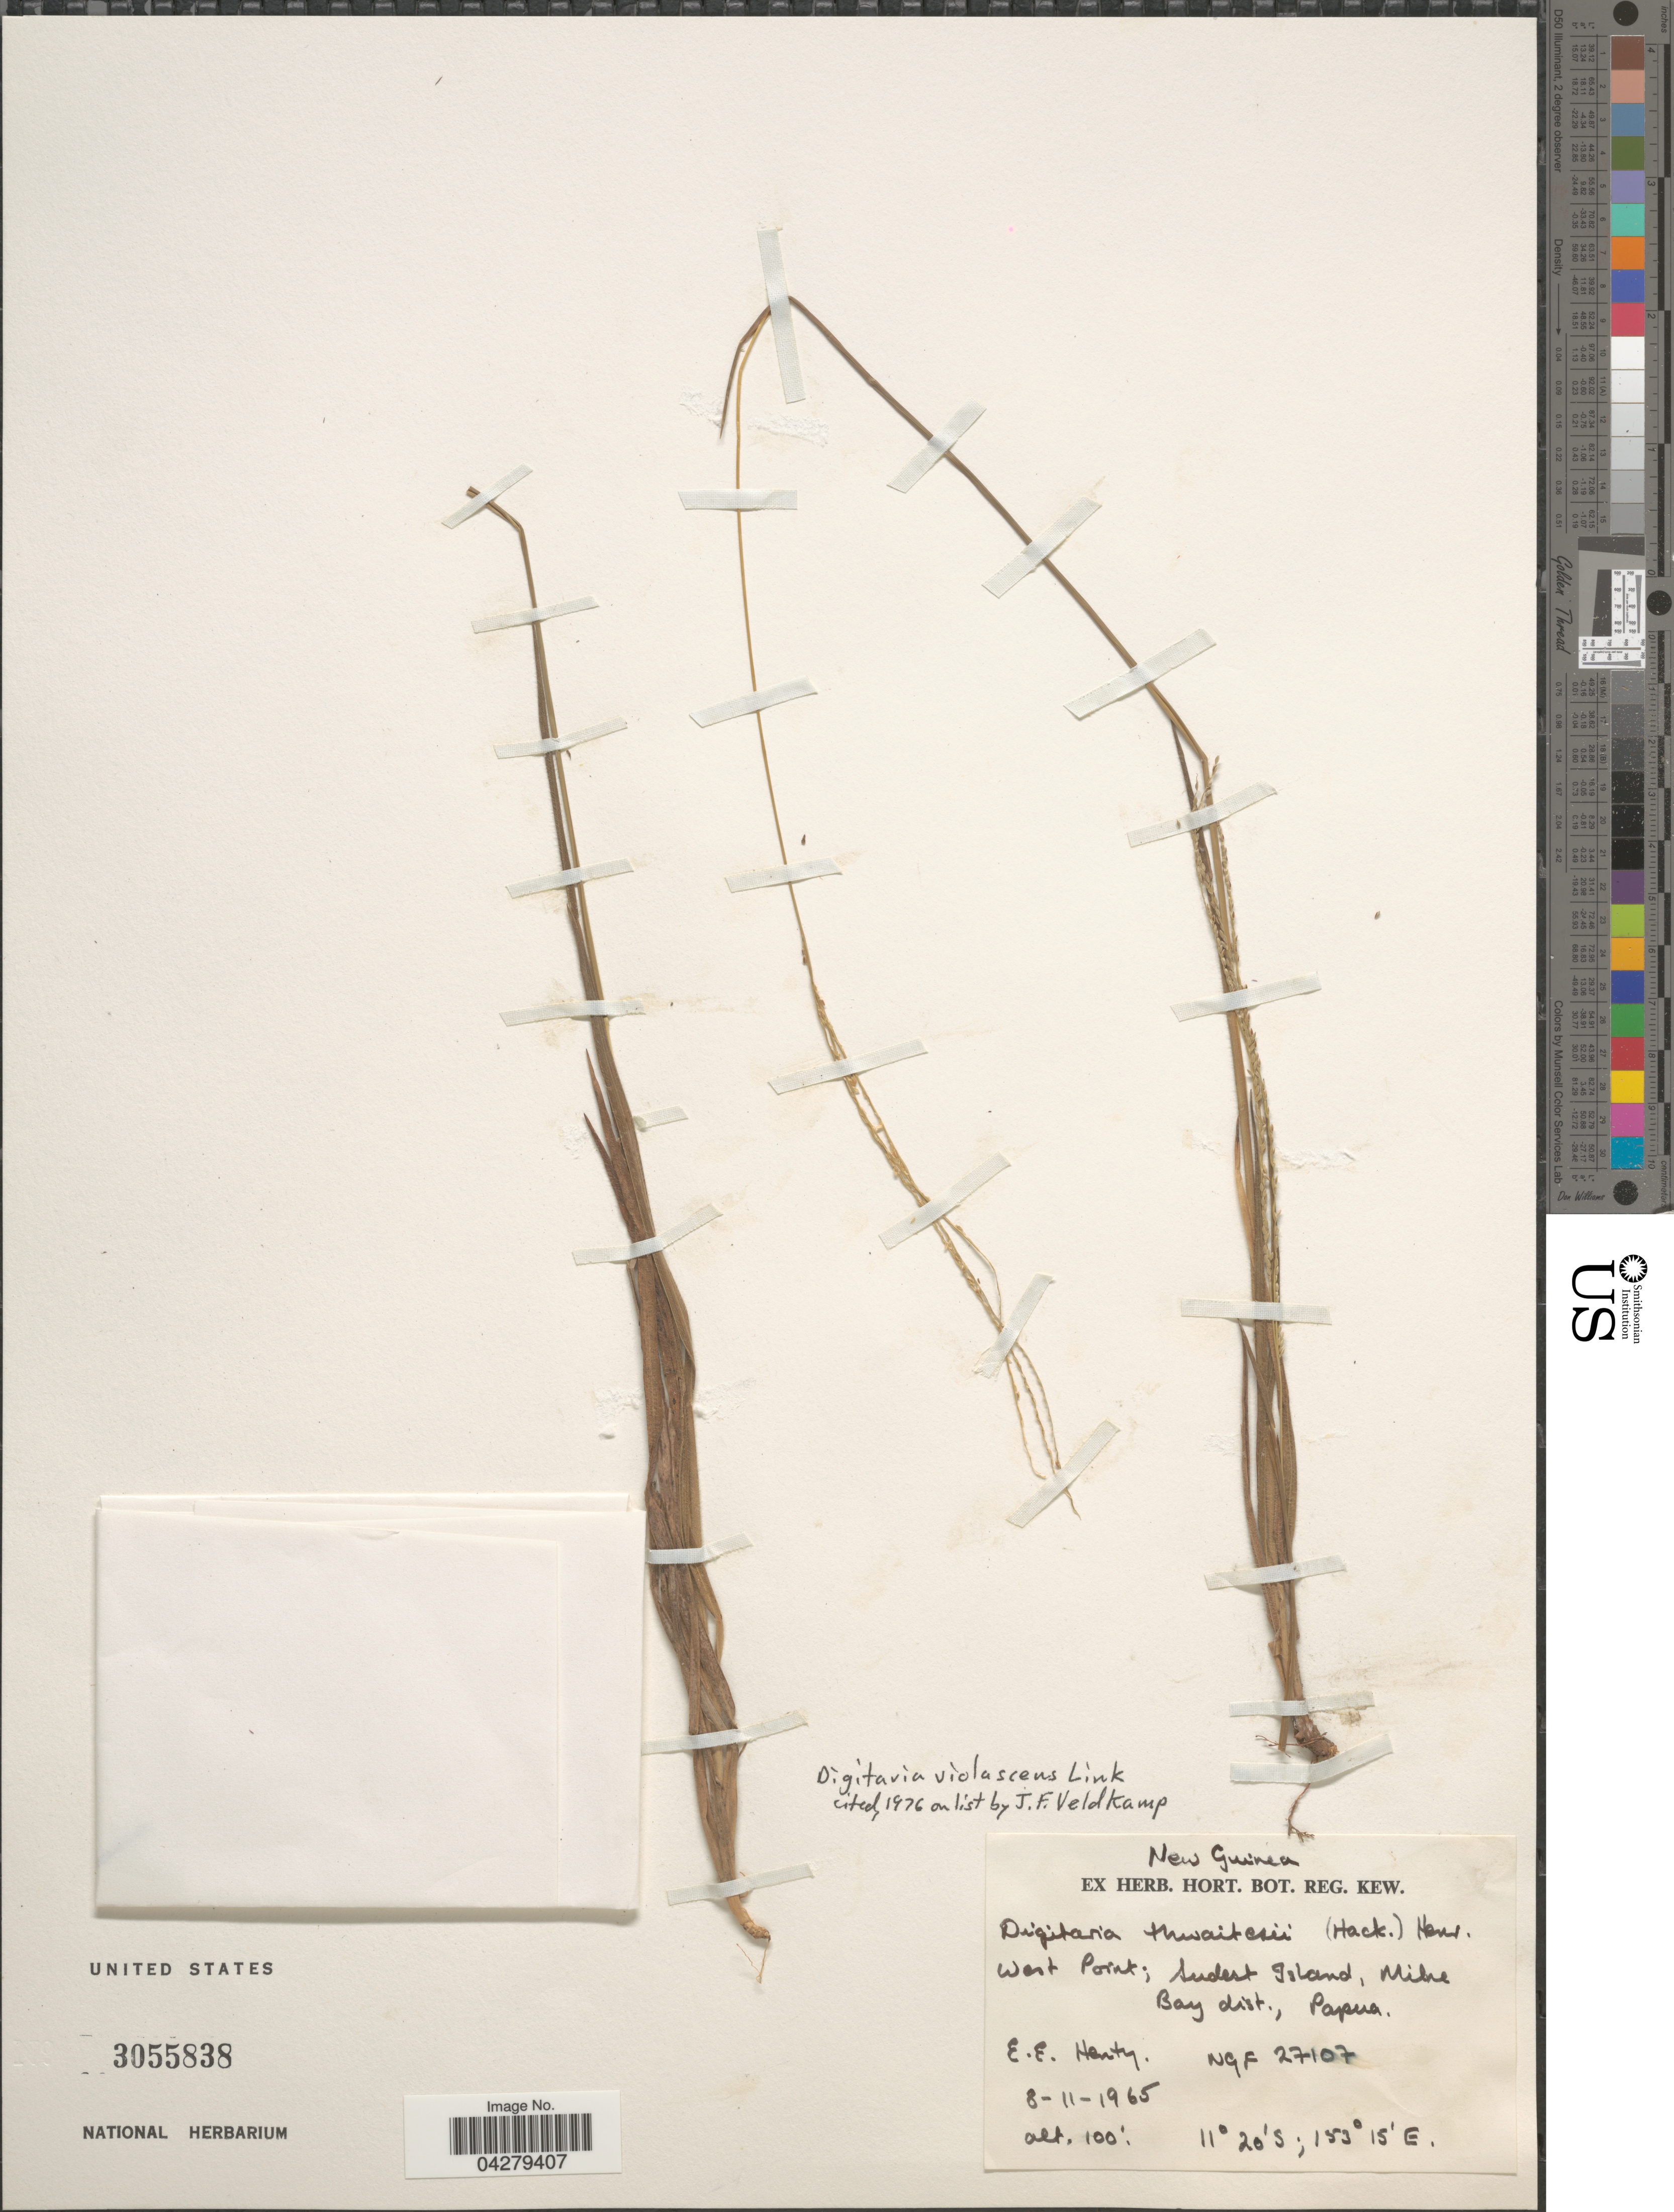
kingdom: Plantae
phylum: Tracheophyta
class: Liliopsida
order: Poales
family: Poaceae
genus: Digitaria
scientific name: Digitaria violascens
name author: Link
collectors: E. Henty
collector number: NGF27107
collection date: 1965-11-08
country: Papua New Guinea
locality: New Guinea. West Point; Sudest Island, Mike Bay dist.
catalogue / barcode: US 3055838